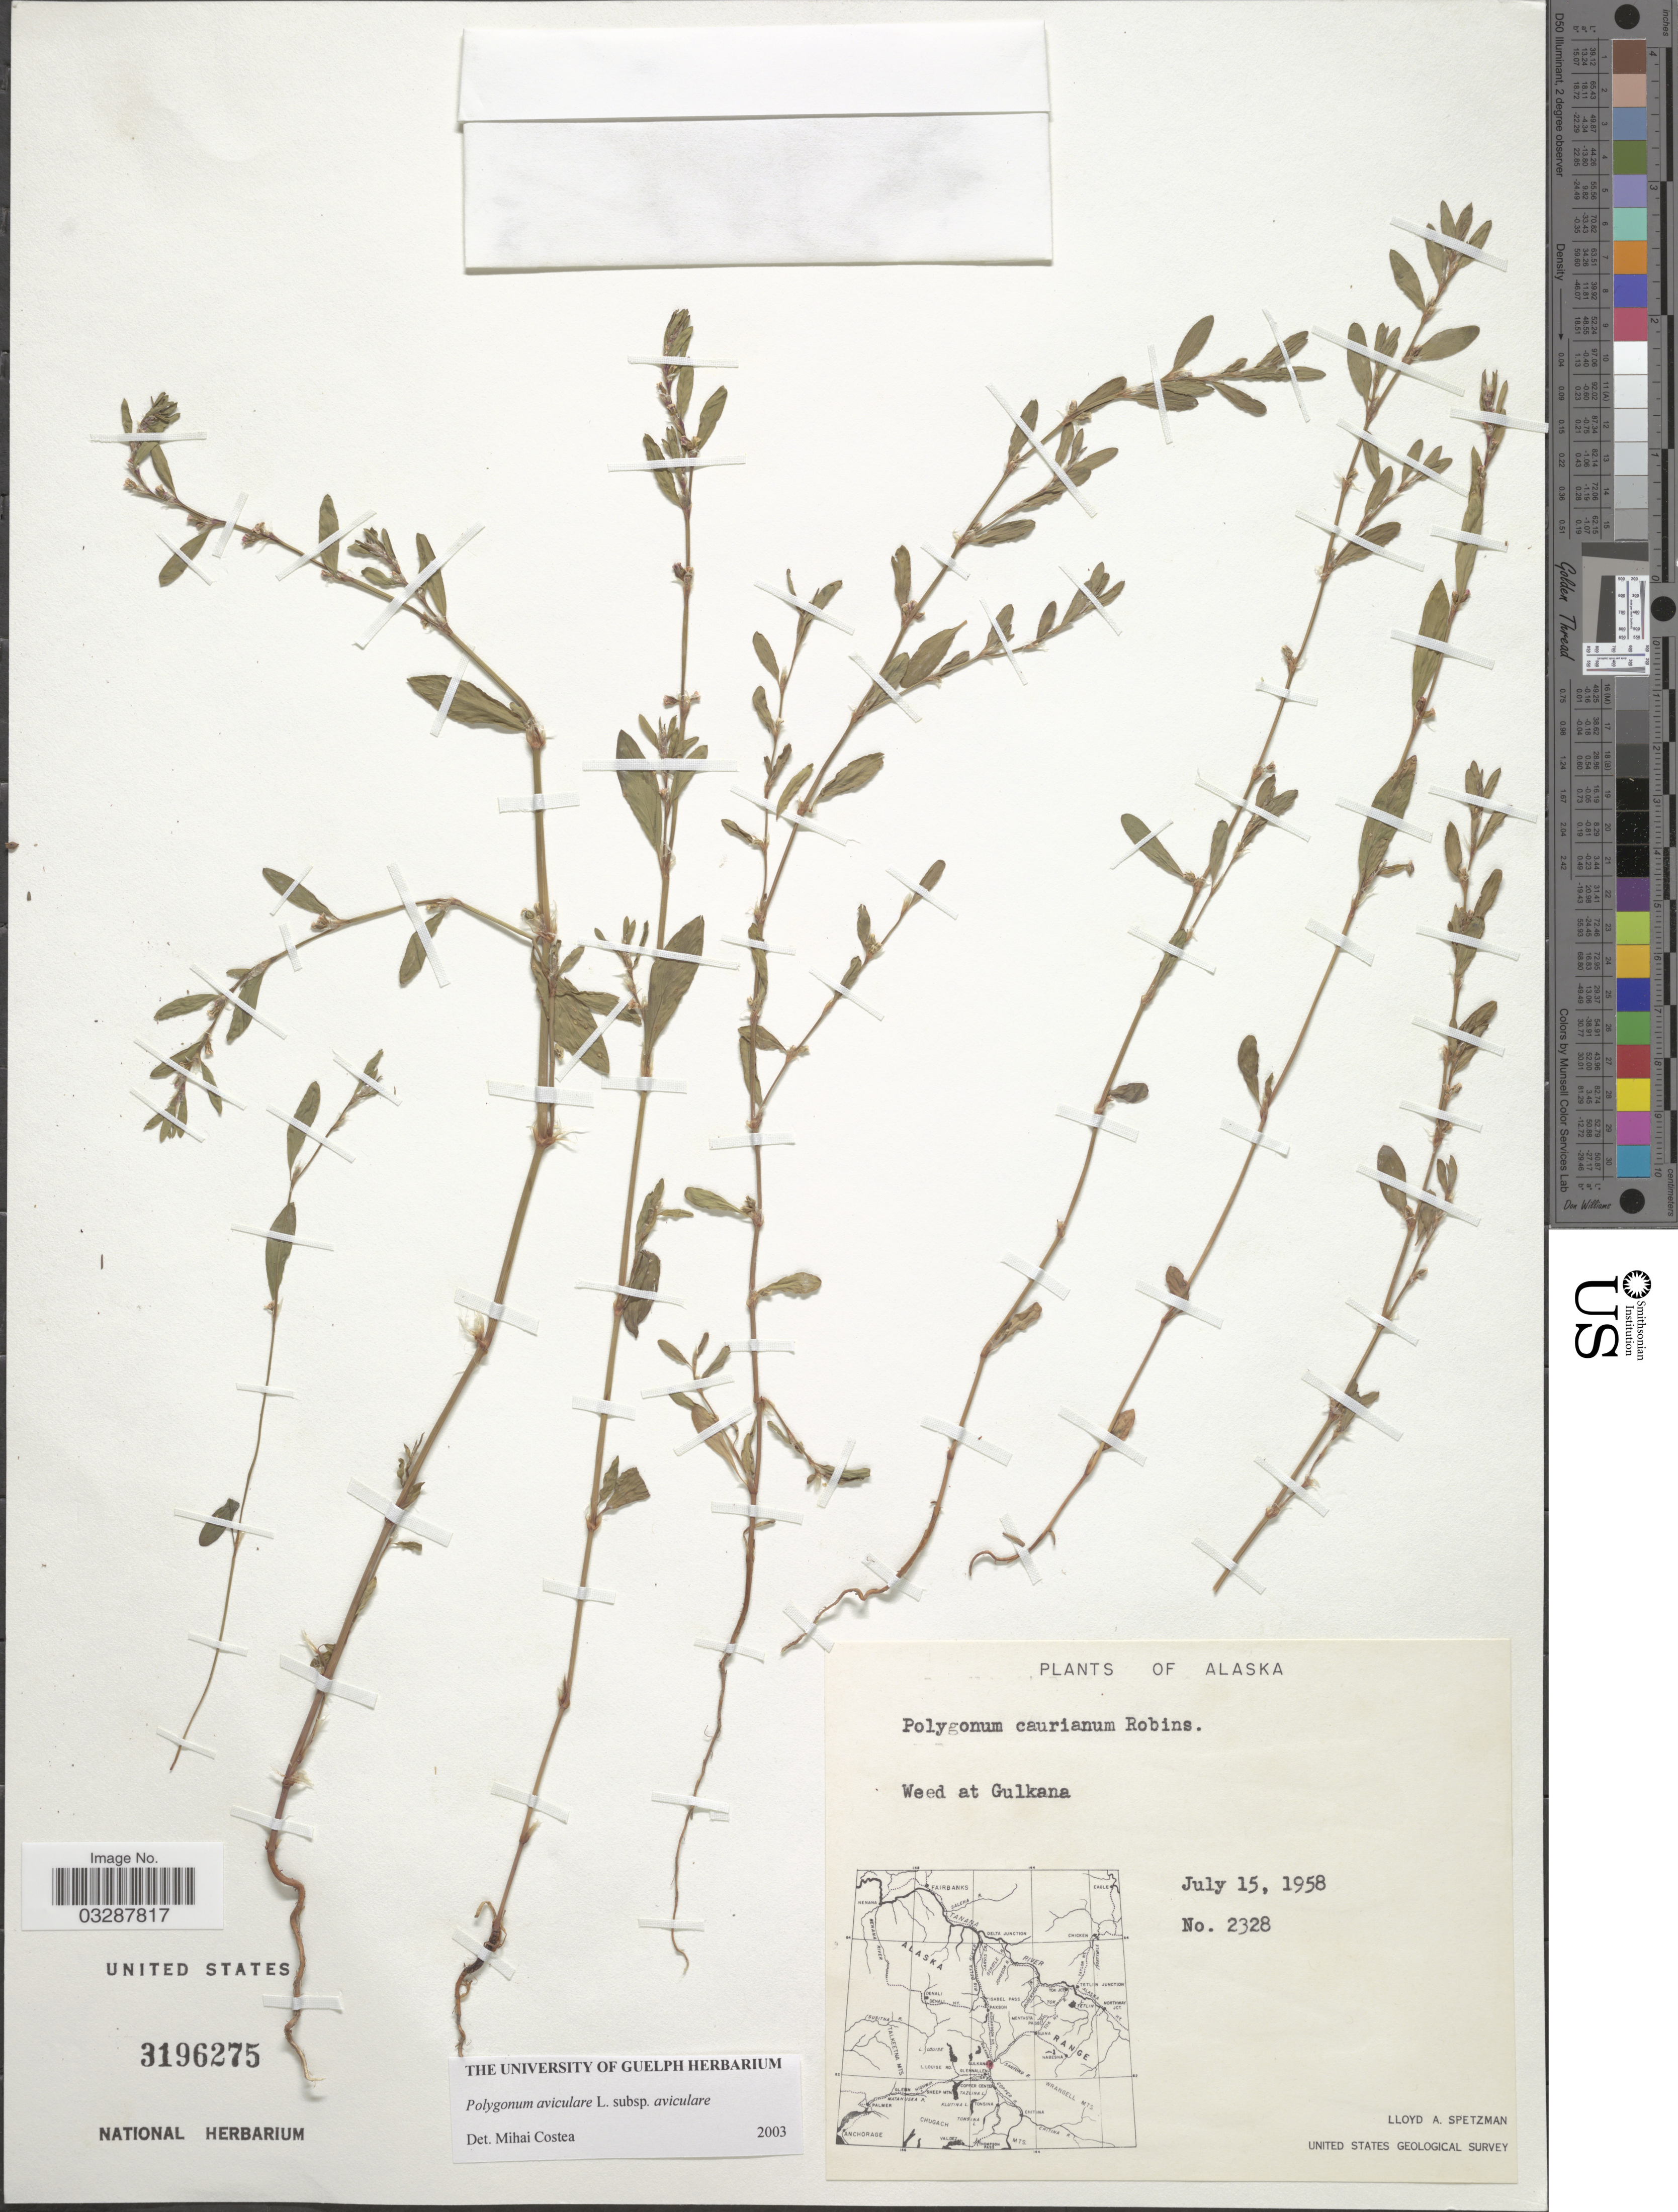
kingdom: Plantae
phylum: Tracheophyta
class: Magnoliopsida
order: Caryophyllales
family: Polygonaceae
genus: Polygonum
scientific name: Polygonum aviculare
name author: L.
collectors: L. Spetzman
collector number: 2328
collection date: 1958-07-15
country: United States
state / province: Alaska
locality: Weed at Gulkana.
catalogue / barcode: US 3196275